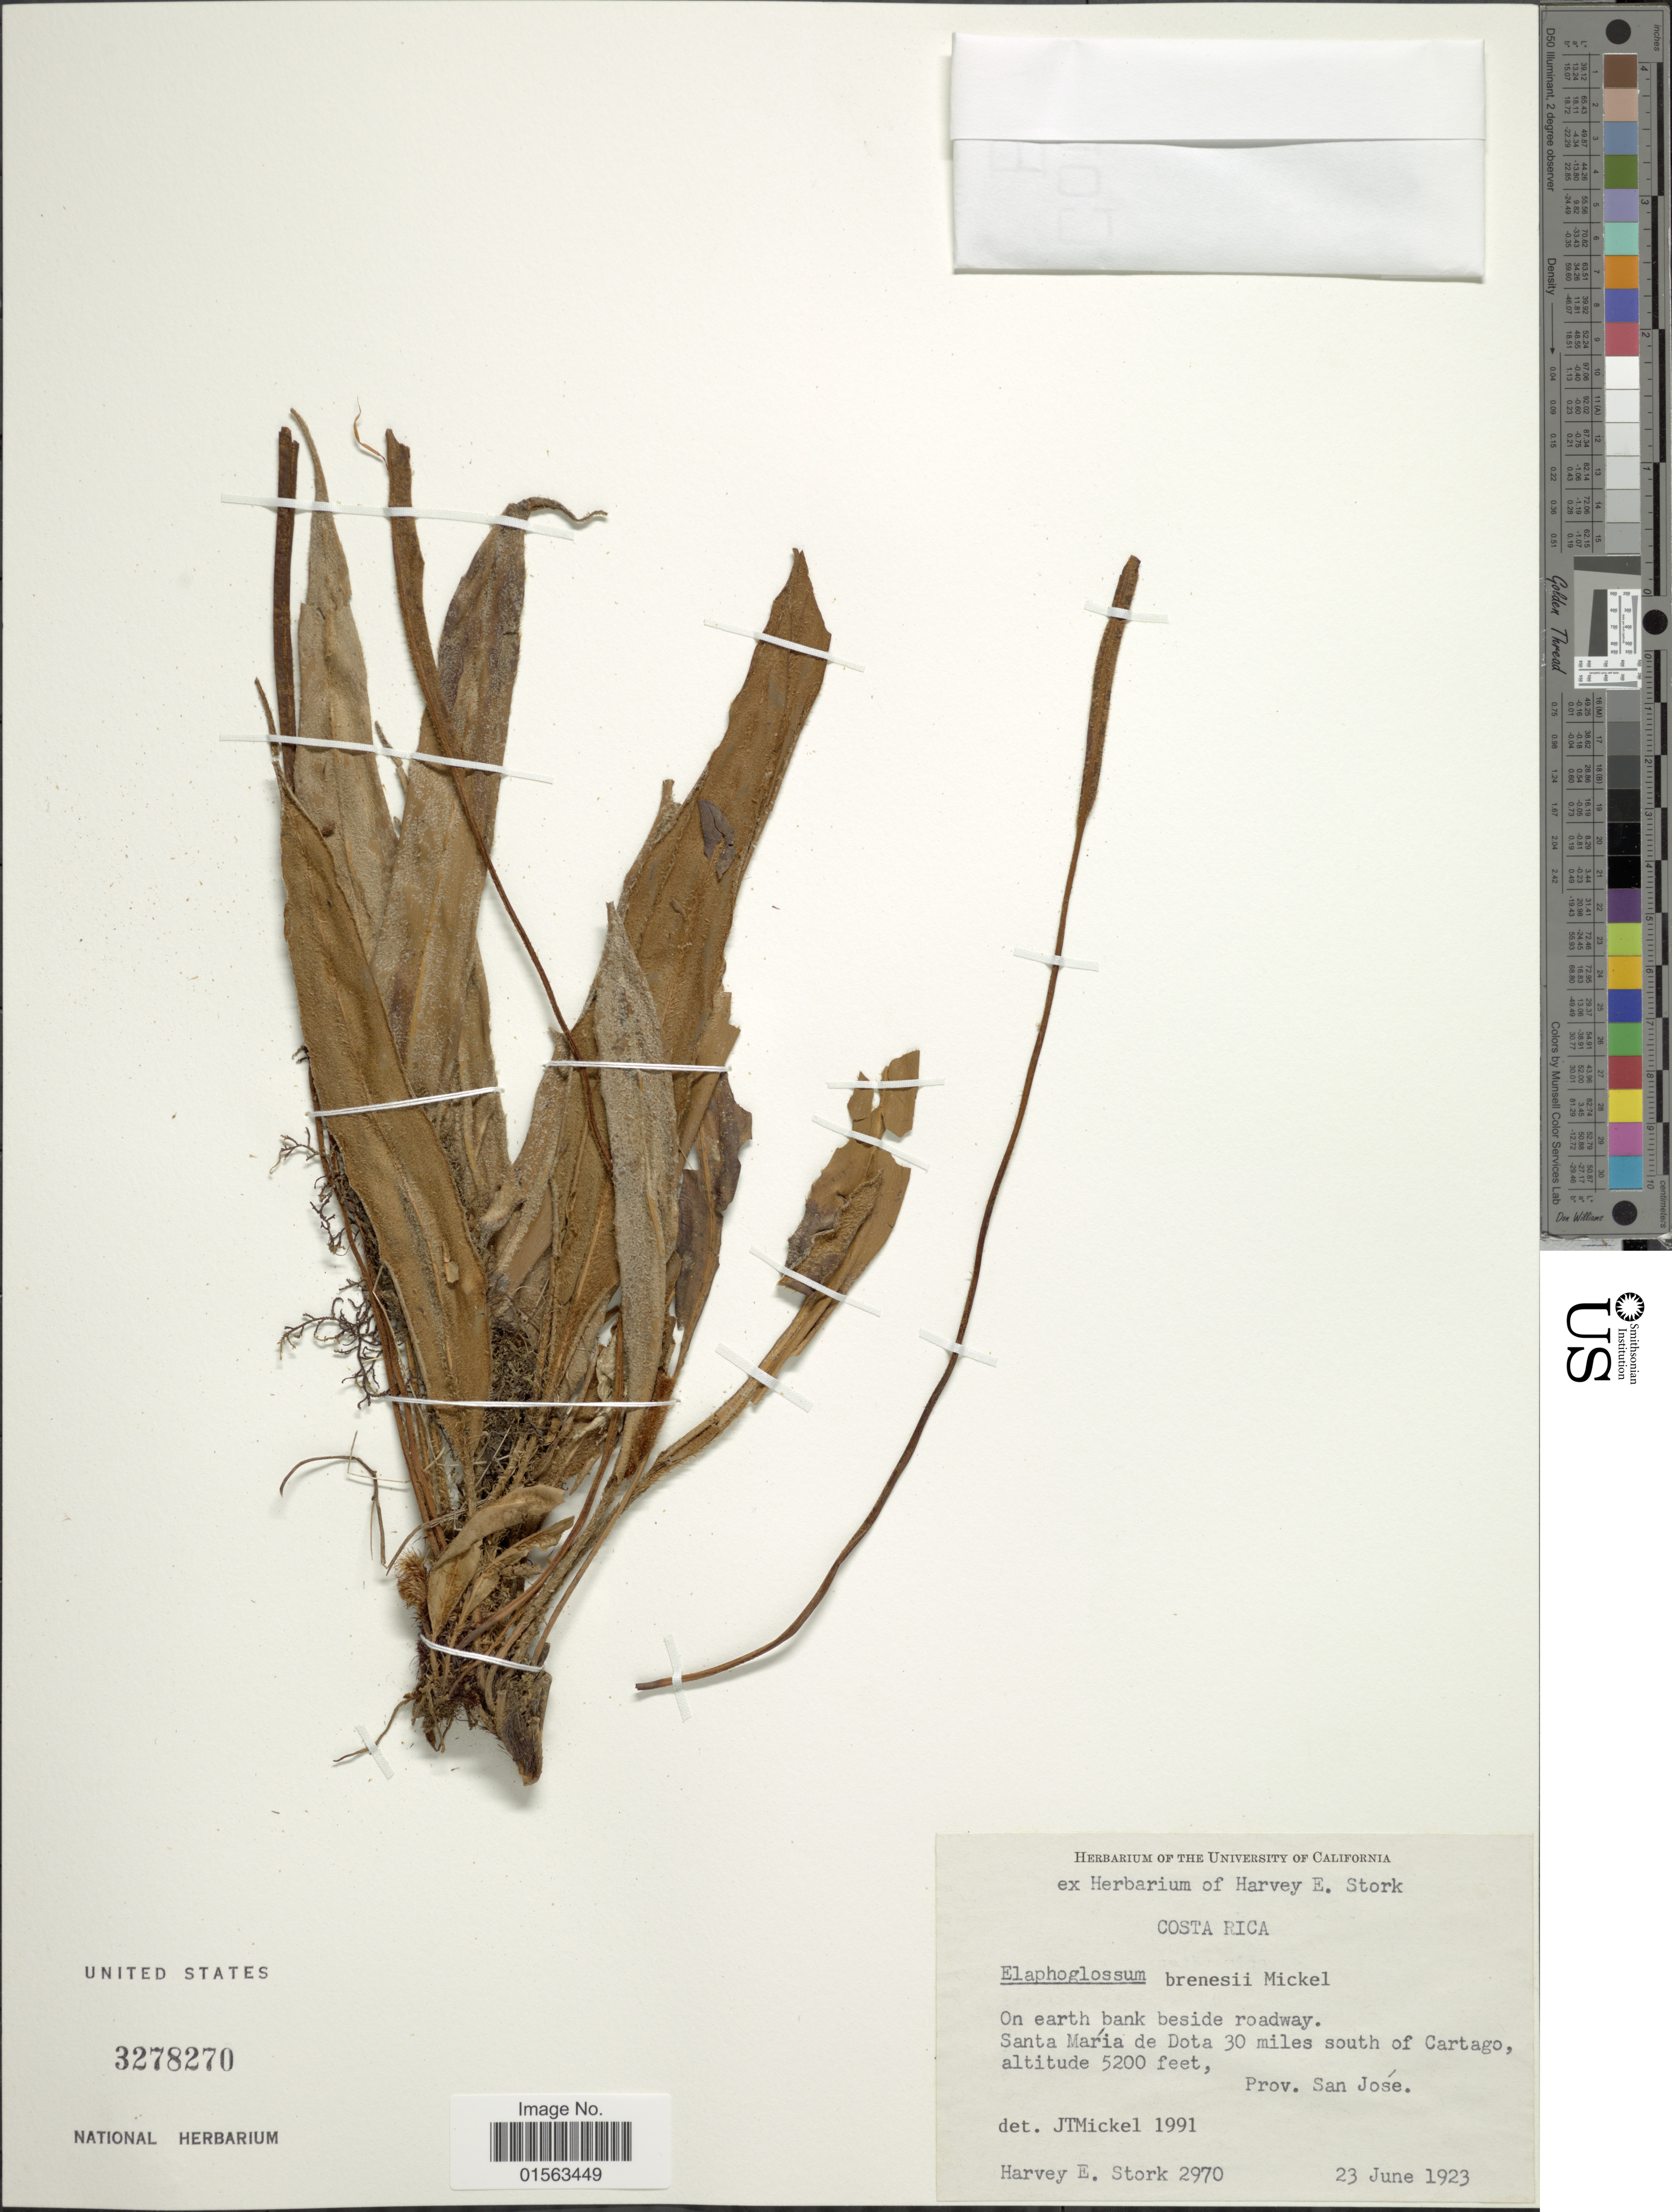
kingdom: Plantae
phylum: Tracheophyta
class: Polypodiopsida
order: Polypodiales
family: Dryopteridaceae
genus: Elaphoglossum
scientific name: Elaphoglossum brenesii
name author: Mickel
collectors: H. E. Stork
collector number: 2970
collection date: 1923-06-23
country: Costa Rica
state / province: San José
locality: Santa Maria de Dota 30 miles south of Cartago, Prov. San Jose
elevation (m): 1585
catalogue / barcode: US 3278270